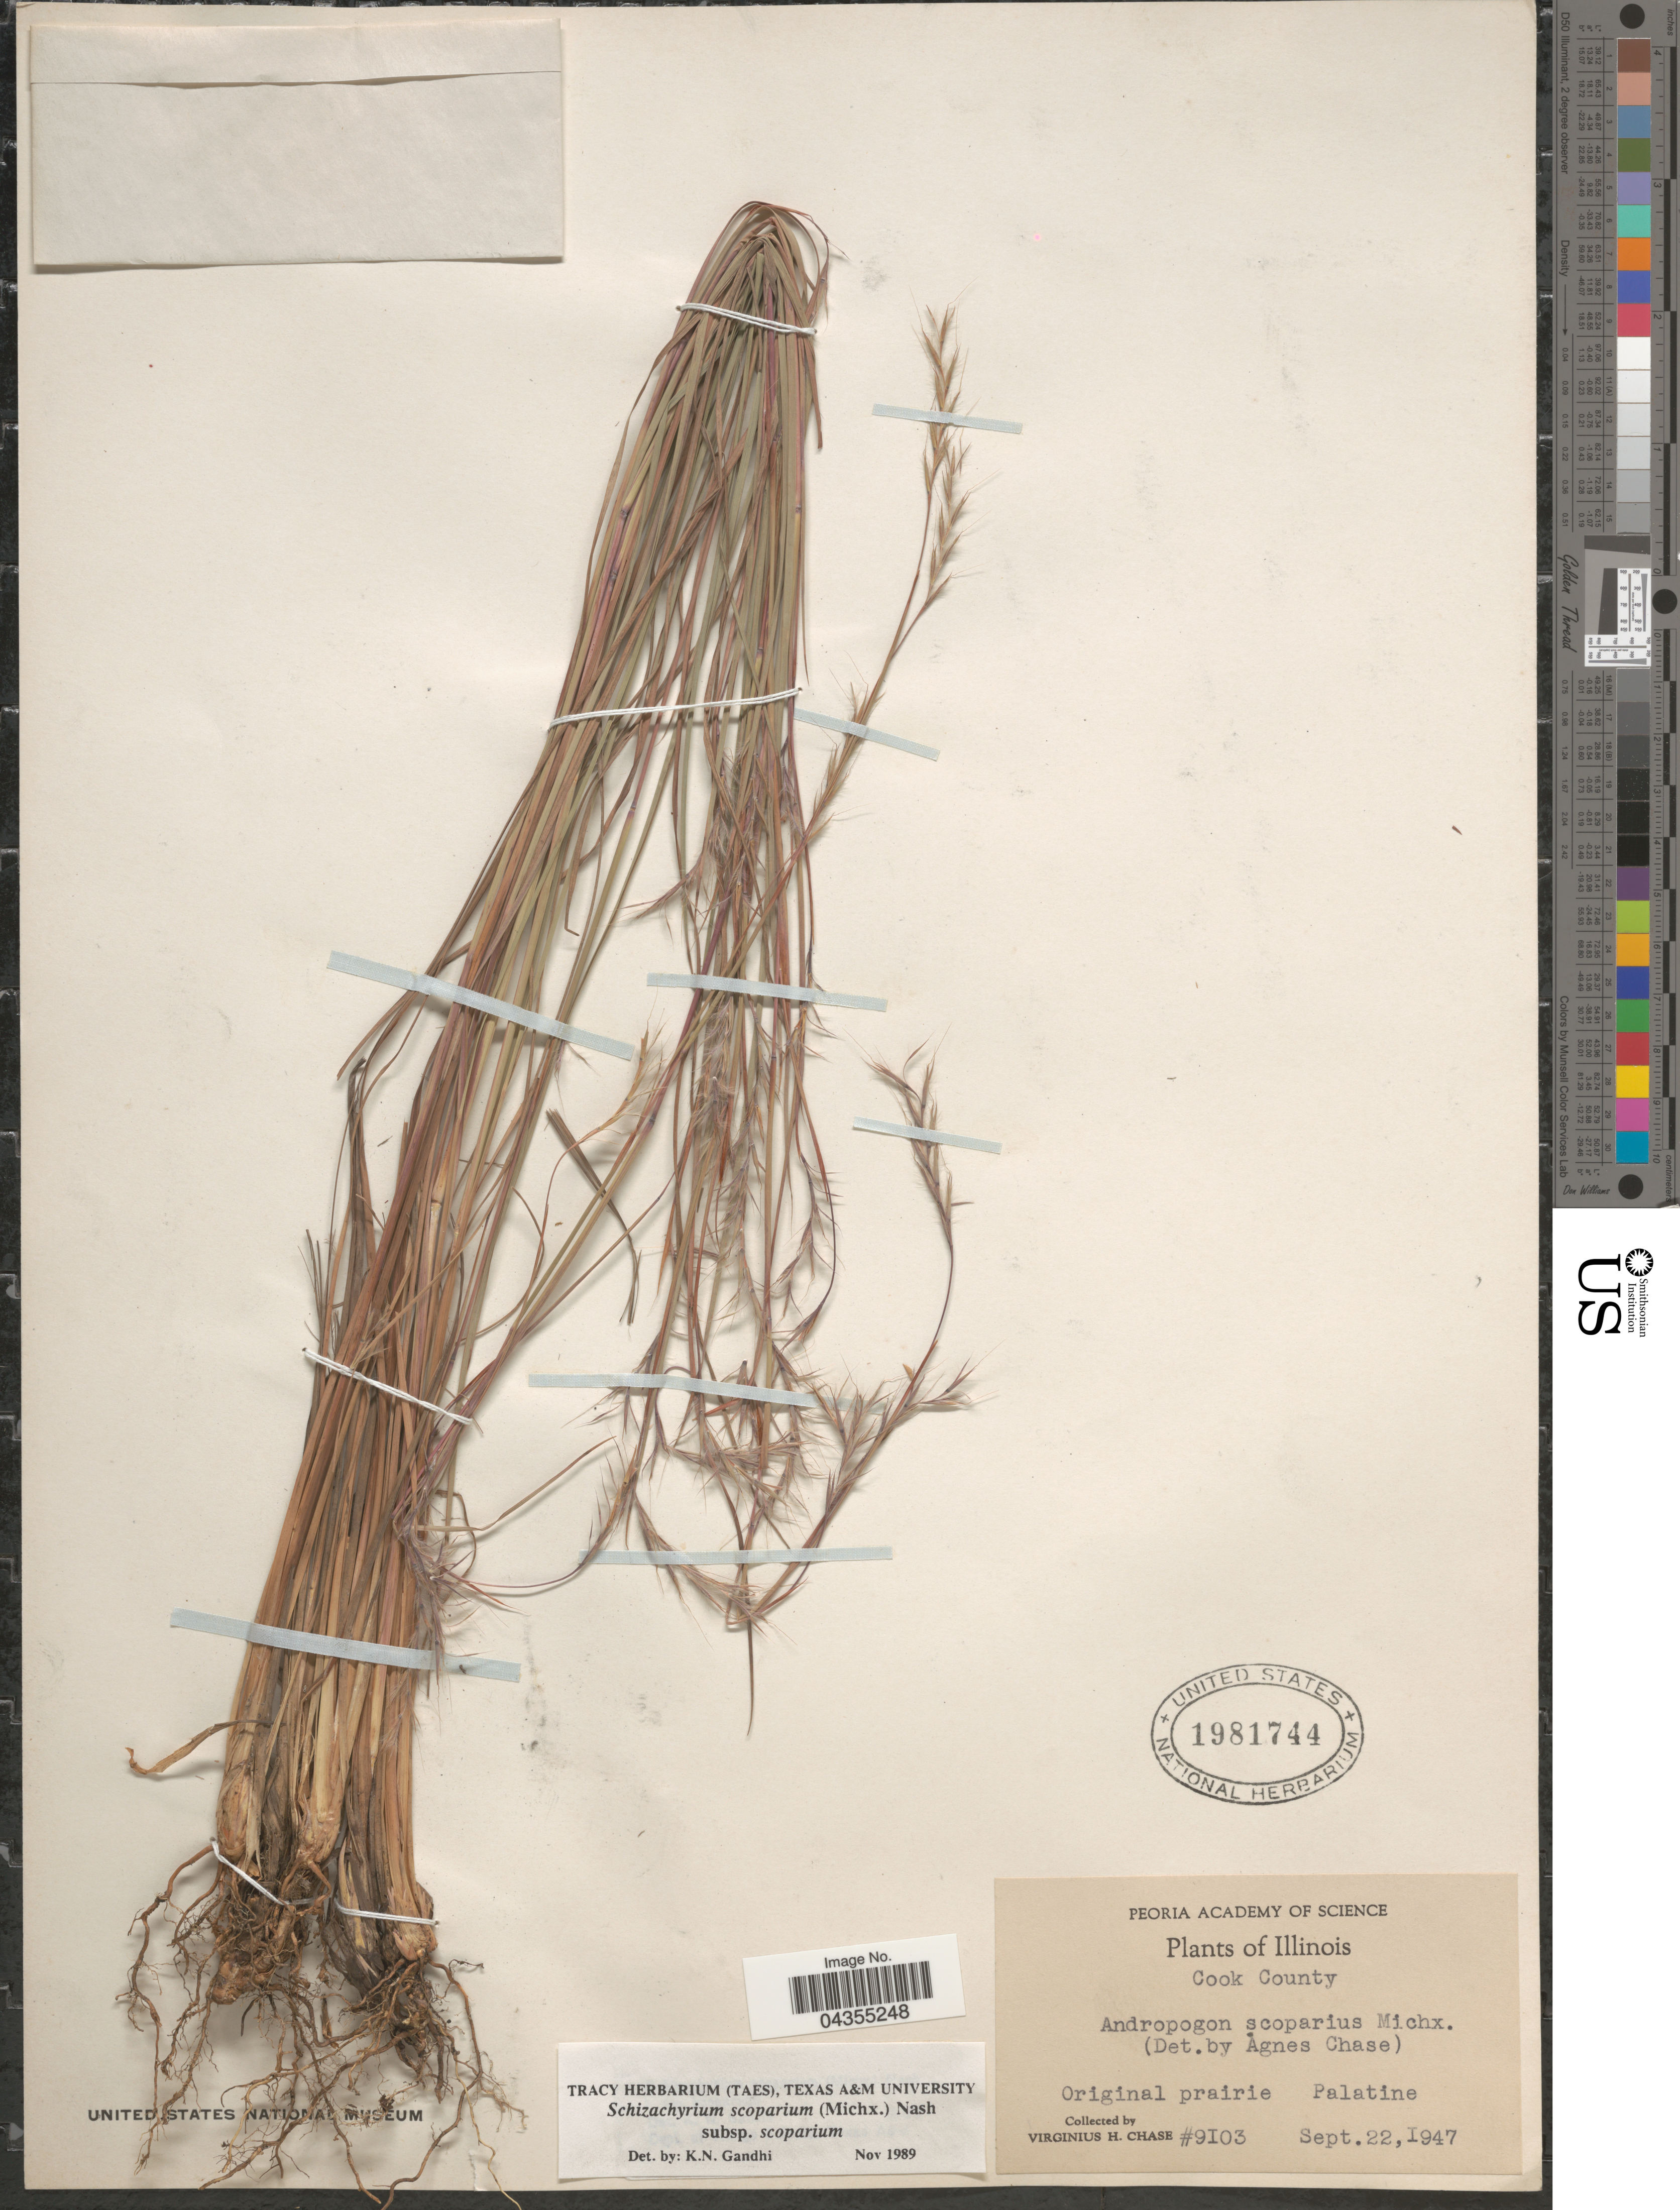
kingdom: Plantae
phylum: Tracheophyta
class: Liliopsida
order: Poales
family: Poaceae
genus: Schizachyrium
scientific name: Schizachyrium scoparium var. scoparium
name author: (Michx.) Nash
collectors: V. H. Chase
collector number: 9103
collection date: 1947-09-22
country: United States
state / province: Illinois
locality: Cook County. Original prairie. Palatine.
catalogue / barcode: US 1981744